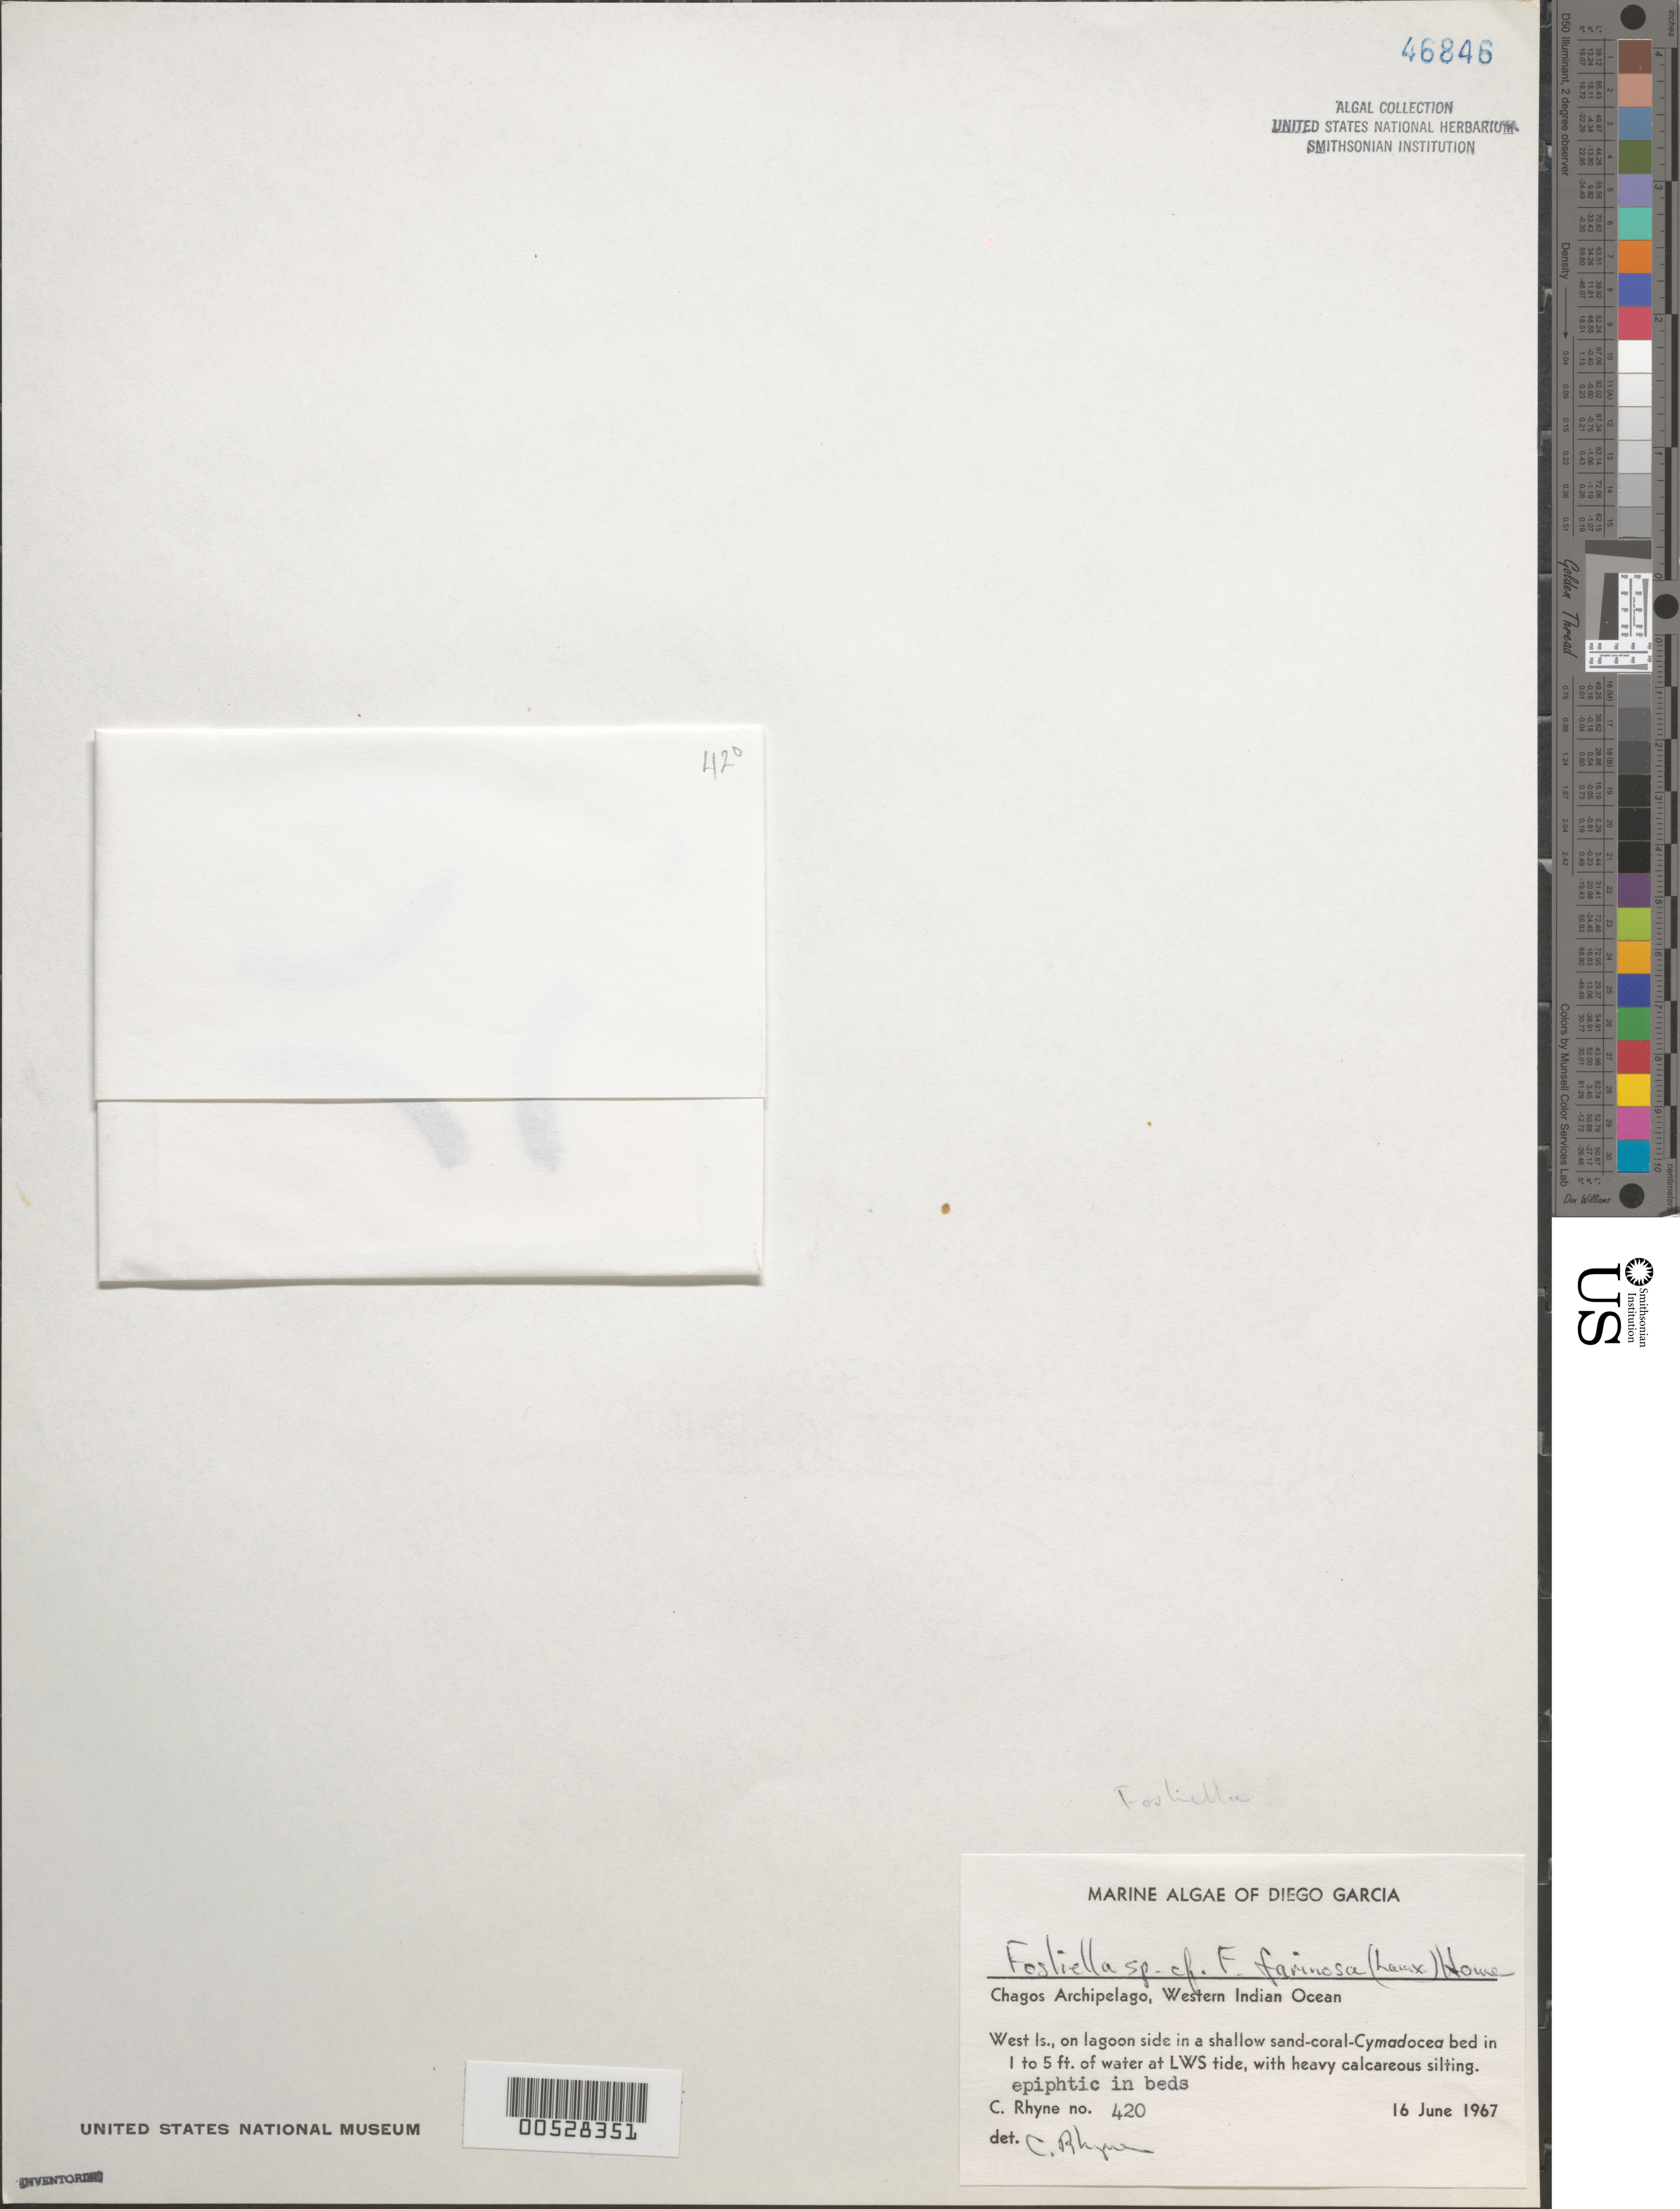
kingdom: Plantae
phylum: Rhodophyta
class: Florideophyceae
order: Corallinales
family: Hydrolithaceae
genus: Hydrolithon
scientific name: Hydrolithon farinosum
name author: (J.V.Lamouroux) Penrose & Y.M. Chamb.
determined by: Algae name updating Project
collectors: C. Rhyne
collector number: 420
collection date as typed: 16 Jun 1967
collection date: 1967-06-16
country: British Indian Ocean Territory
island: Diego Garcia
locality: West Island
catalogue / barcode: US 46846